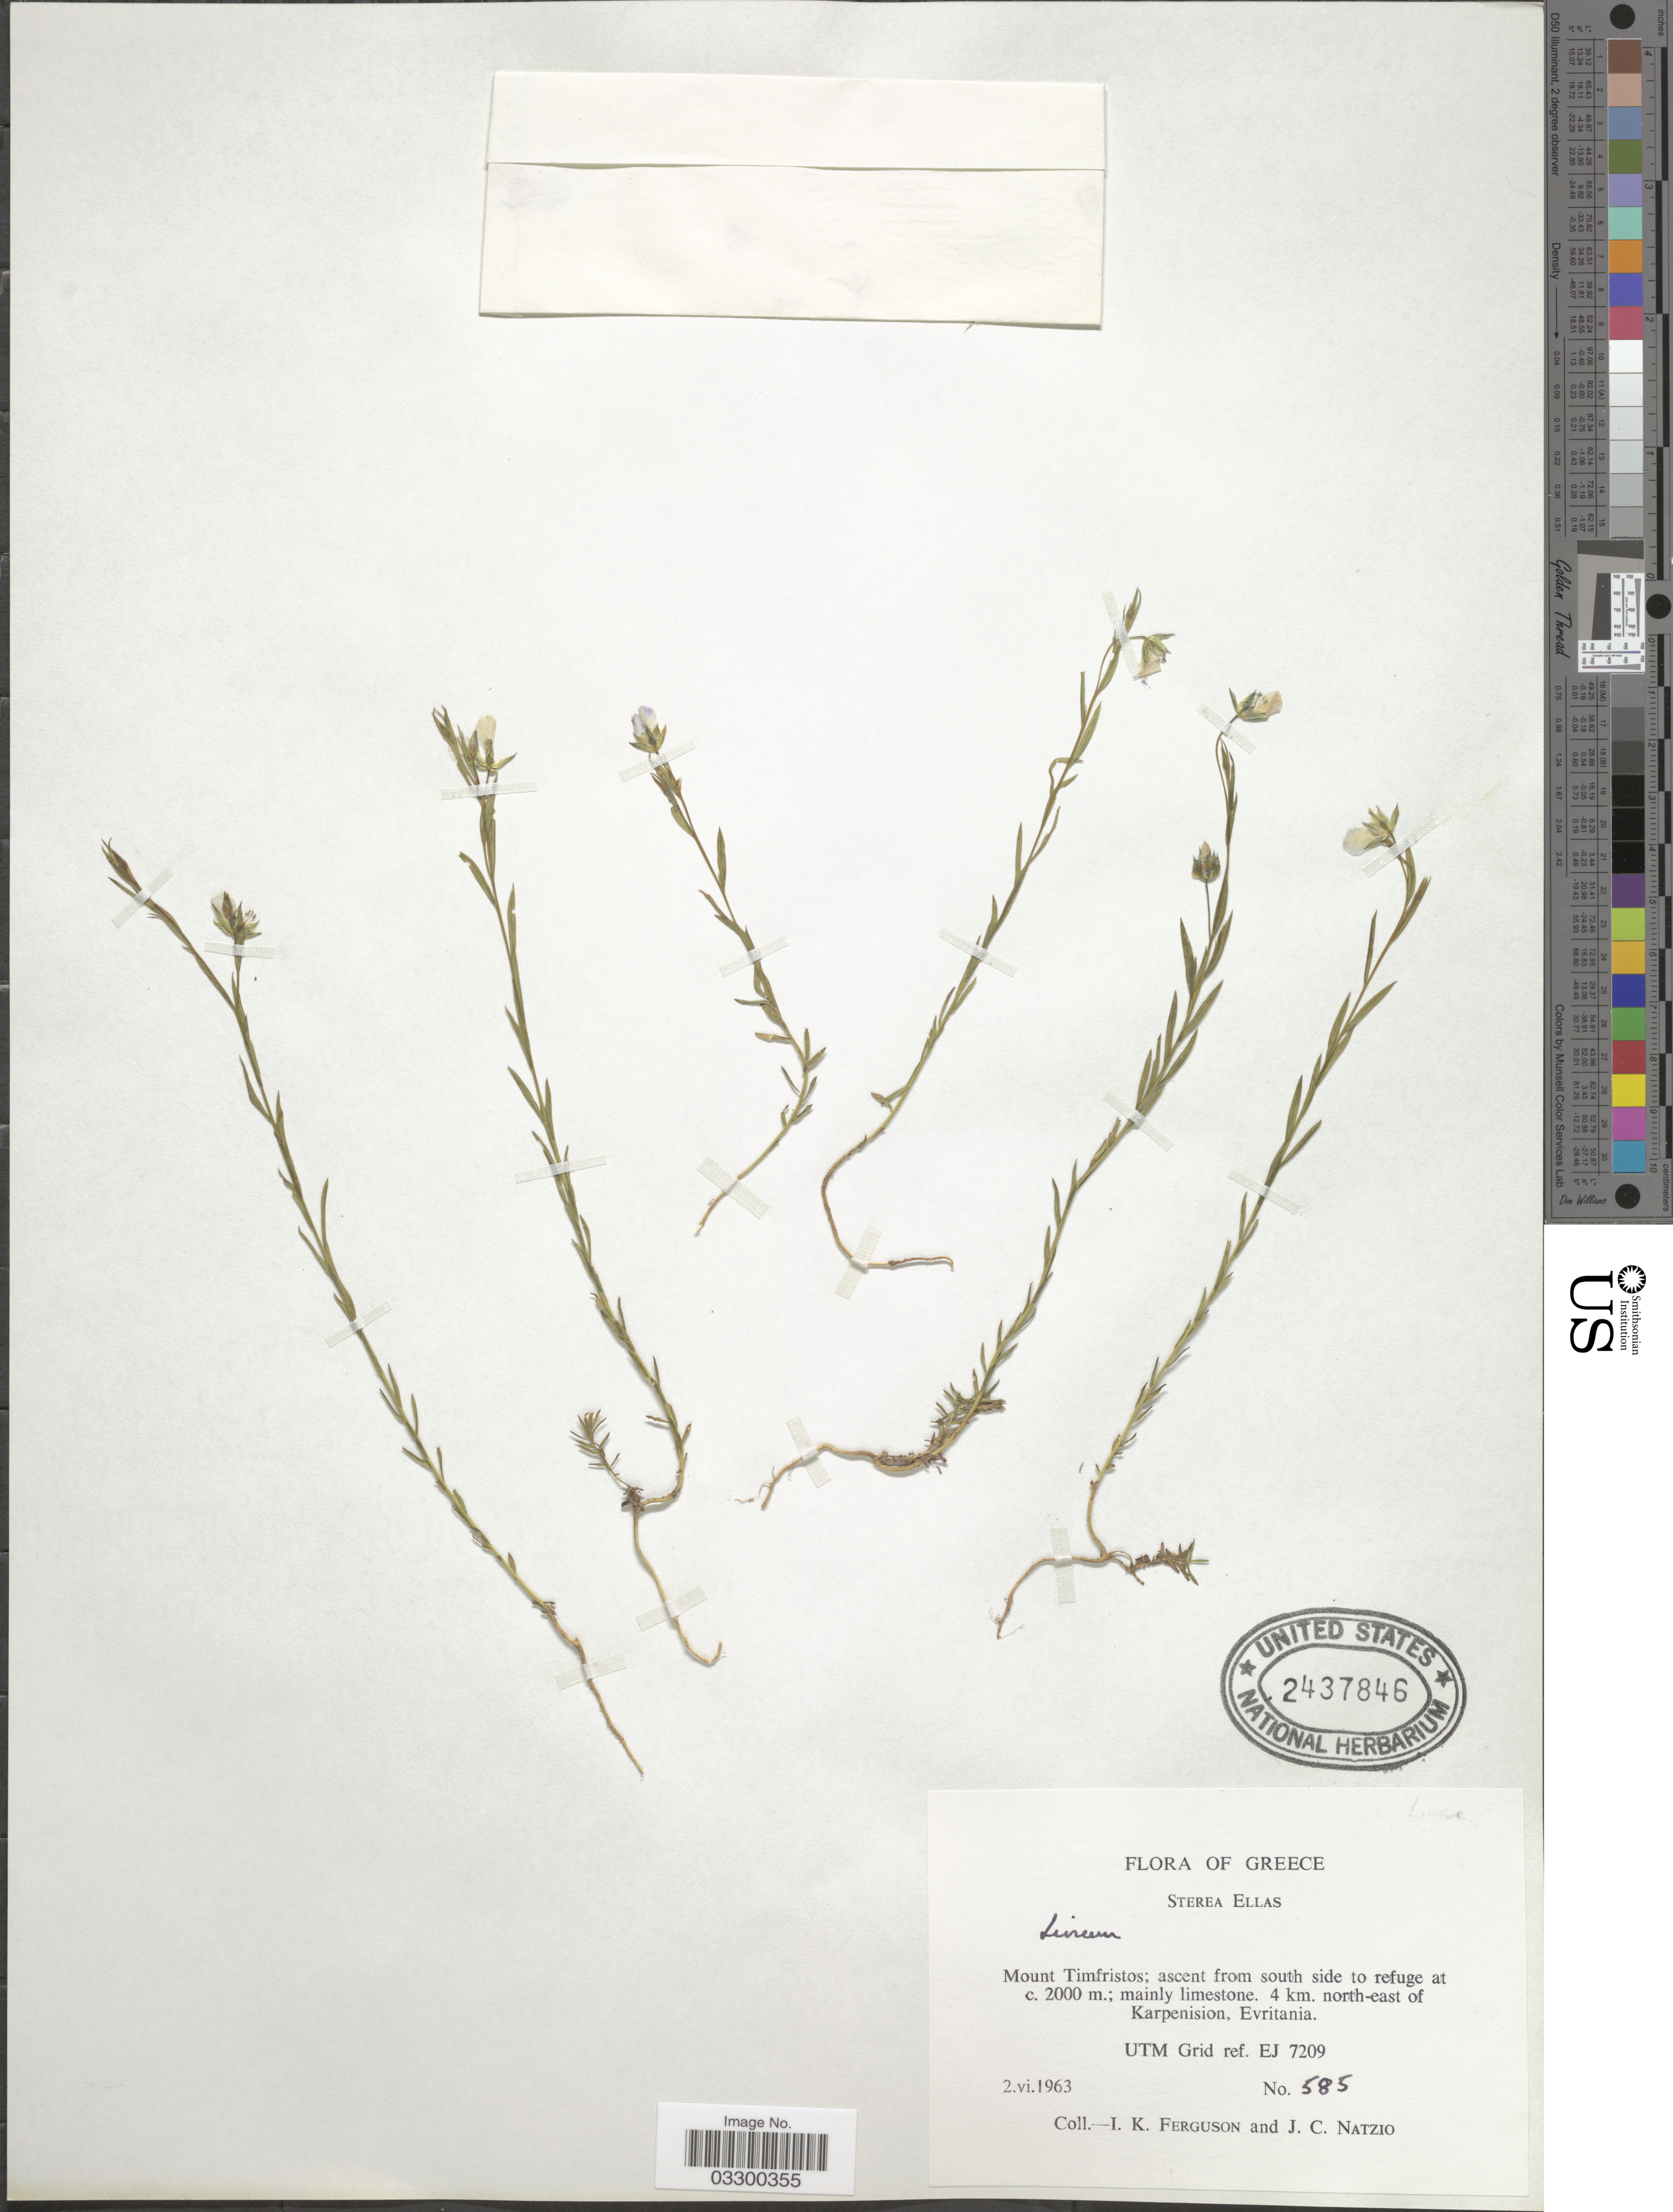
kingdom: Plantae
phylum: Tracheophyta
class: Magnoliopsida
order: Malpighiales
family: Linaceae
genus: Linum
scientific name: Linum sp.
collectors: I. K. Ferguson & J. Natzio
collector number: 585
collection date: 1963-06-02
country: Greece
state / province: Central Greece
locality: Sterea Ellas. Mount Timfristos; ascent from south side to refuge. 4 km. north-east of Karpenision, Evritania. UTM Grid ref. EJ 7209.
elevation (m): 2000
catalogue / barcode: US 2437846